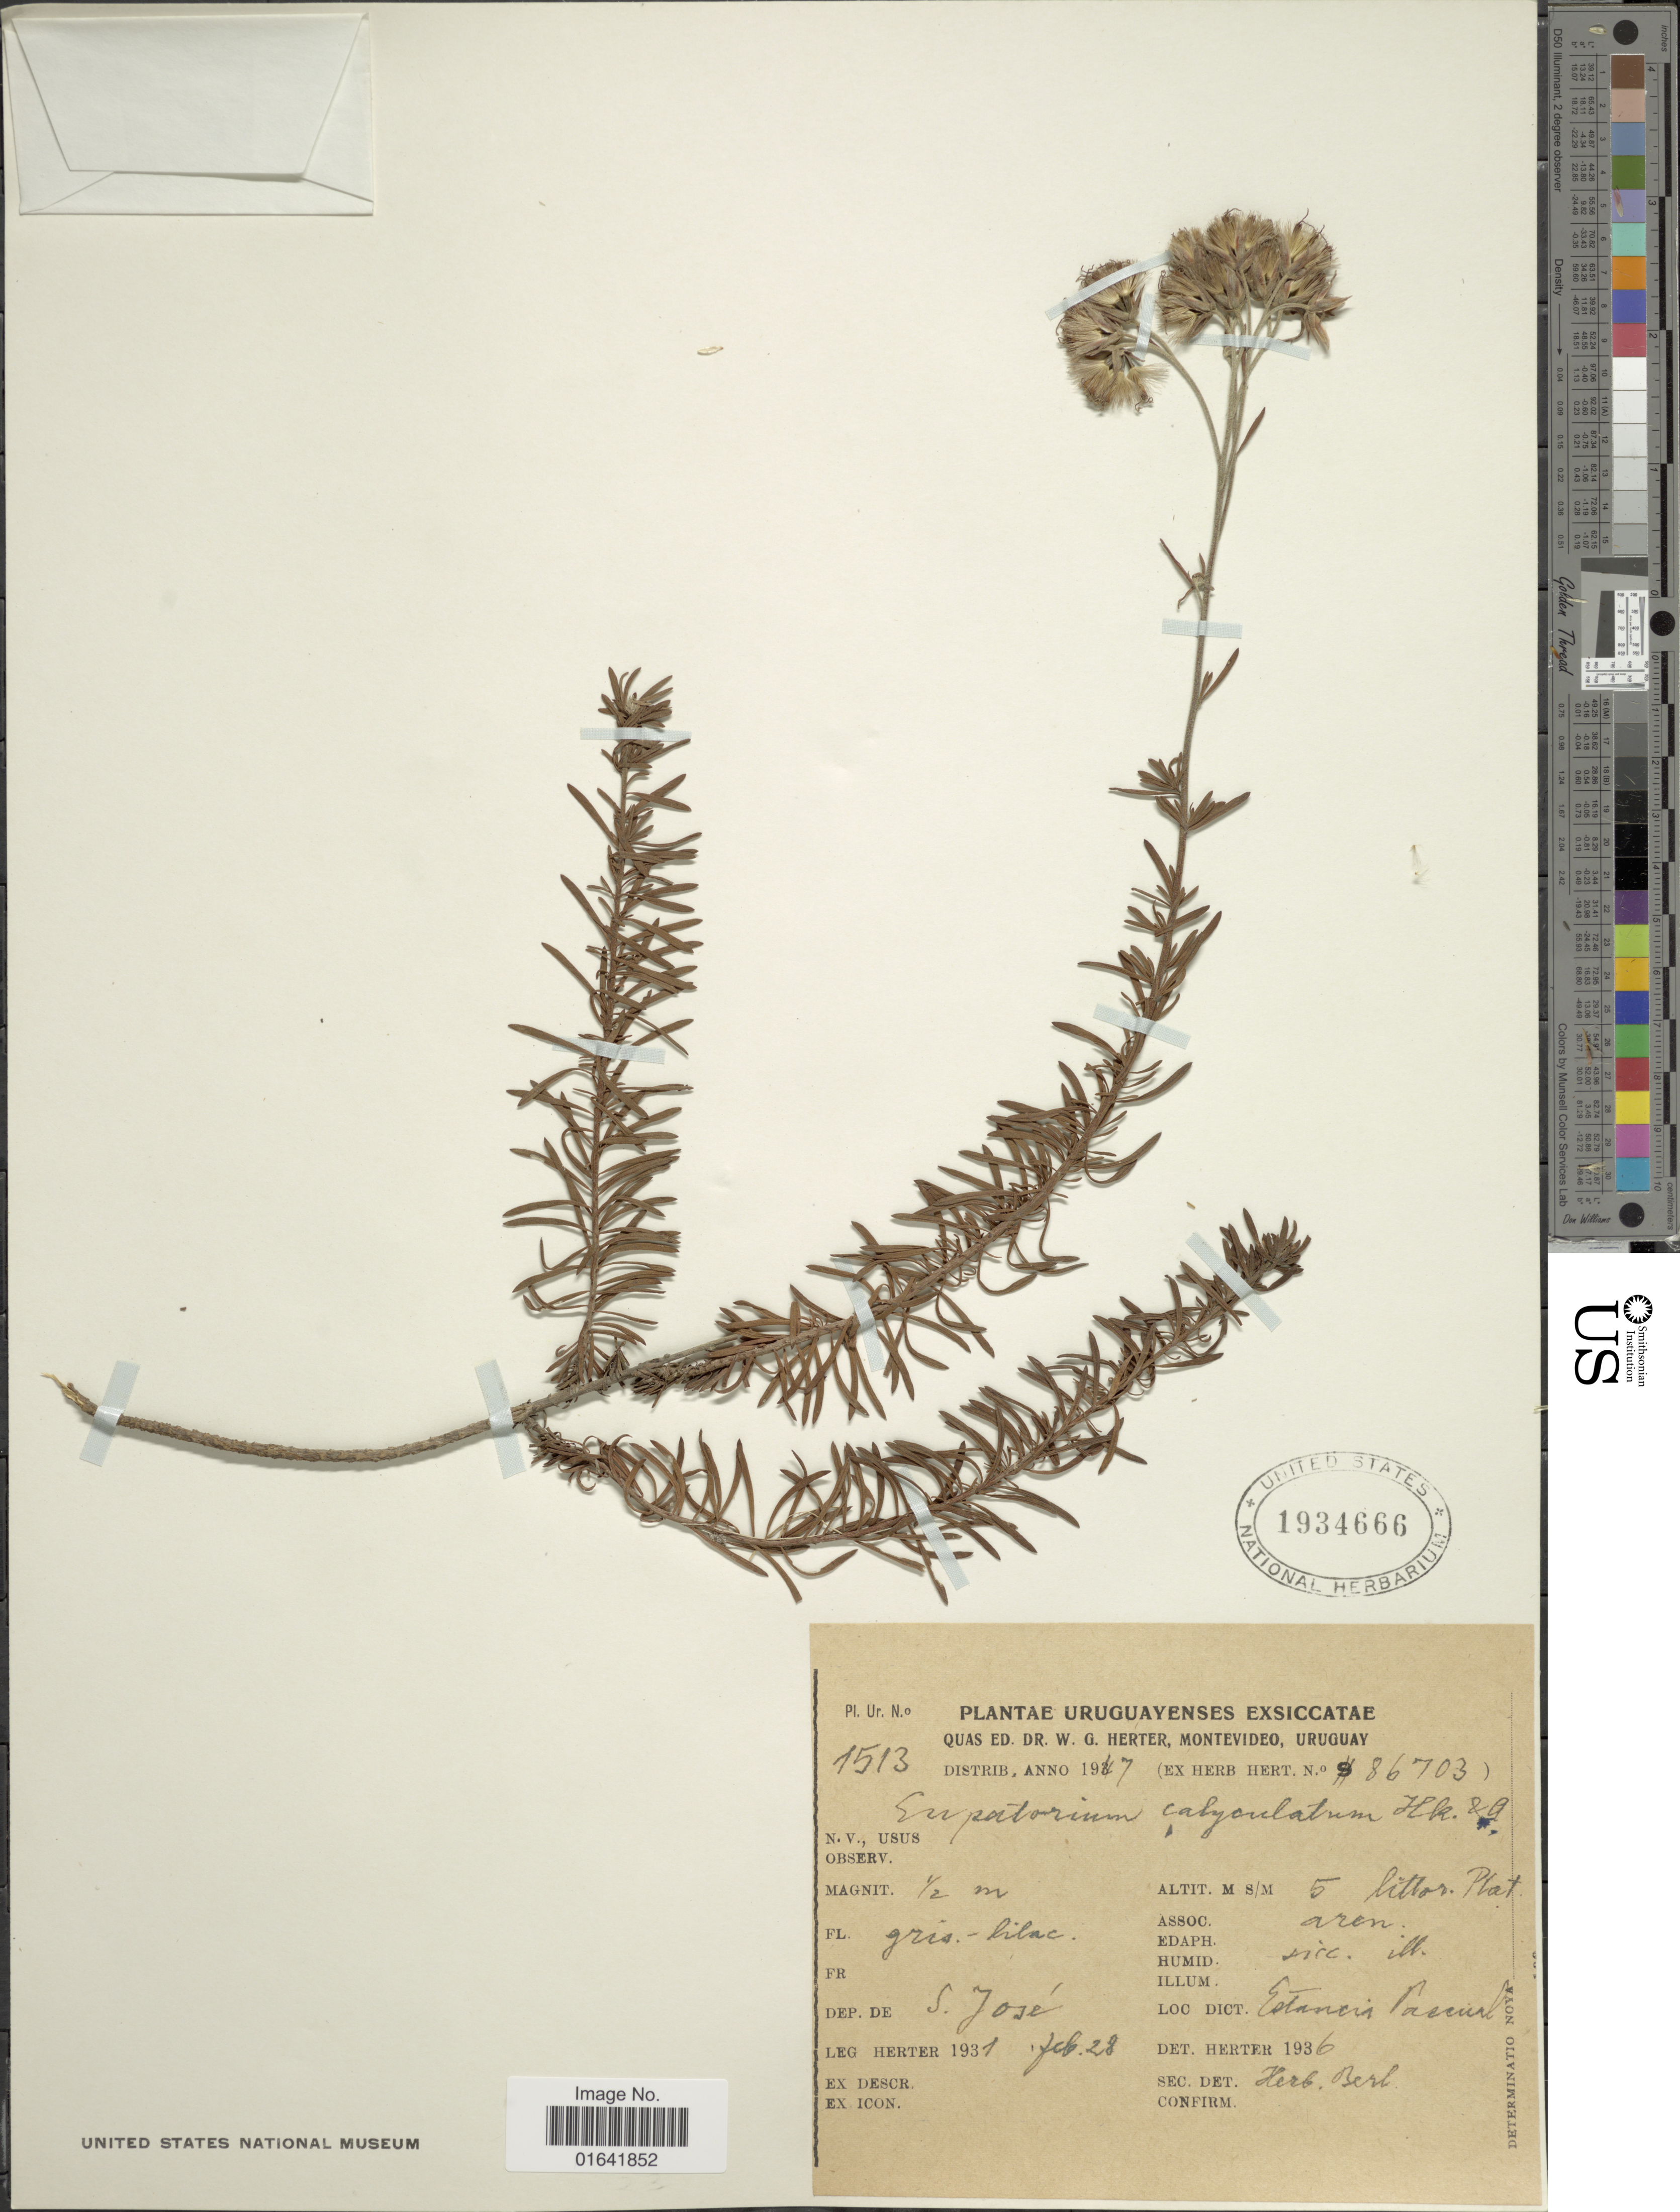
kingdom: Plantae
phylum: Tracheophyta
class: Magnoliopsida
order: Asterales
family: Asteraceae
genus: Disynaphia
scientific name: Disynaphia calyculata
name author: (Hook. & Arn.) R.M. King & H. Rob.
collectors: W. G. Herter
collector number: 1513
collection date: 1931-02-28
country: Uruguay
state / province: Montevideo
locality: Dep. de S. José, Estancia Pascual.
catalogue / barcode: US 1934666